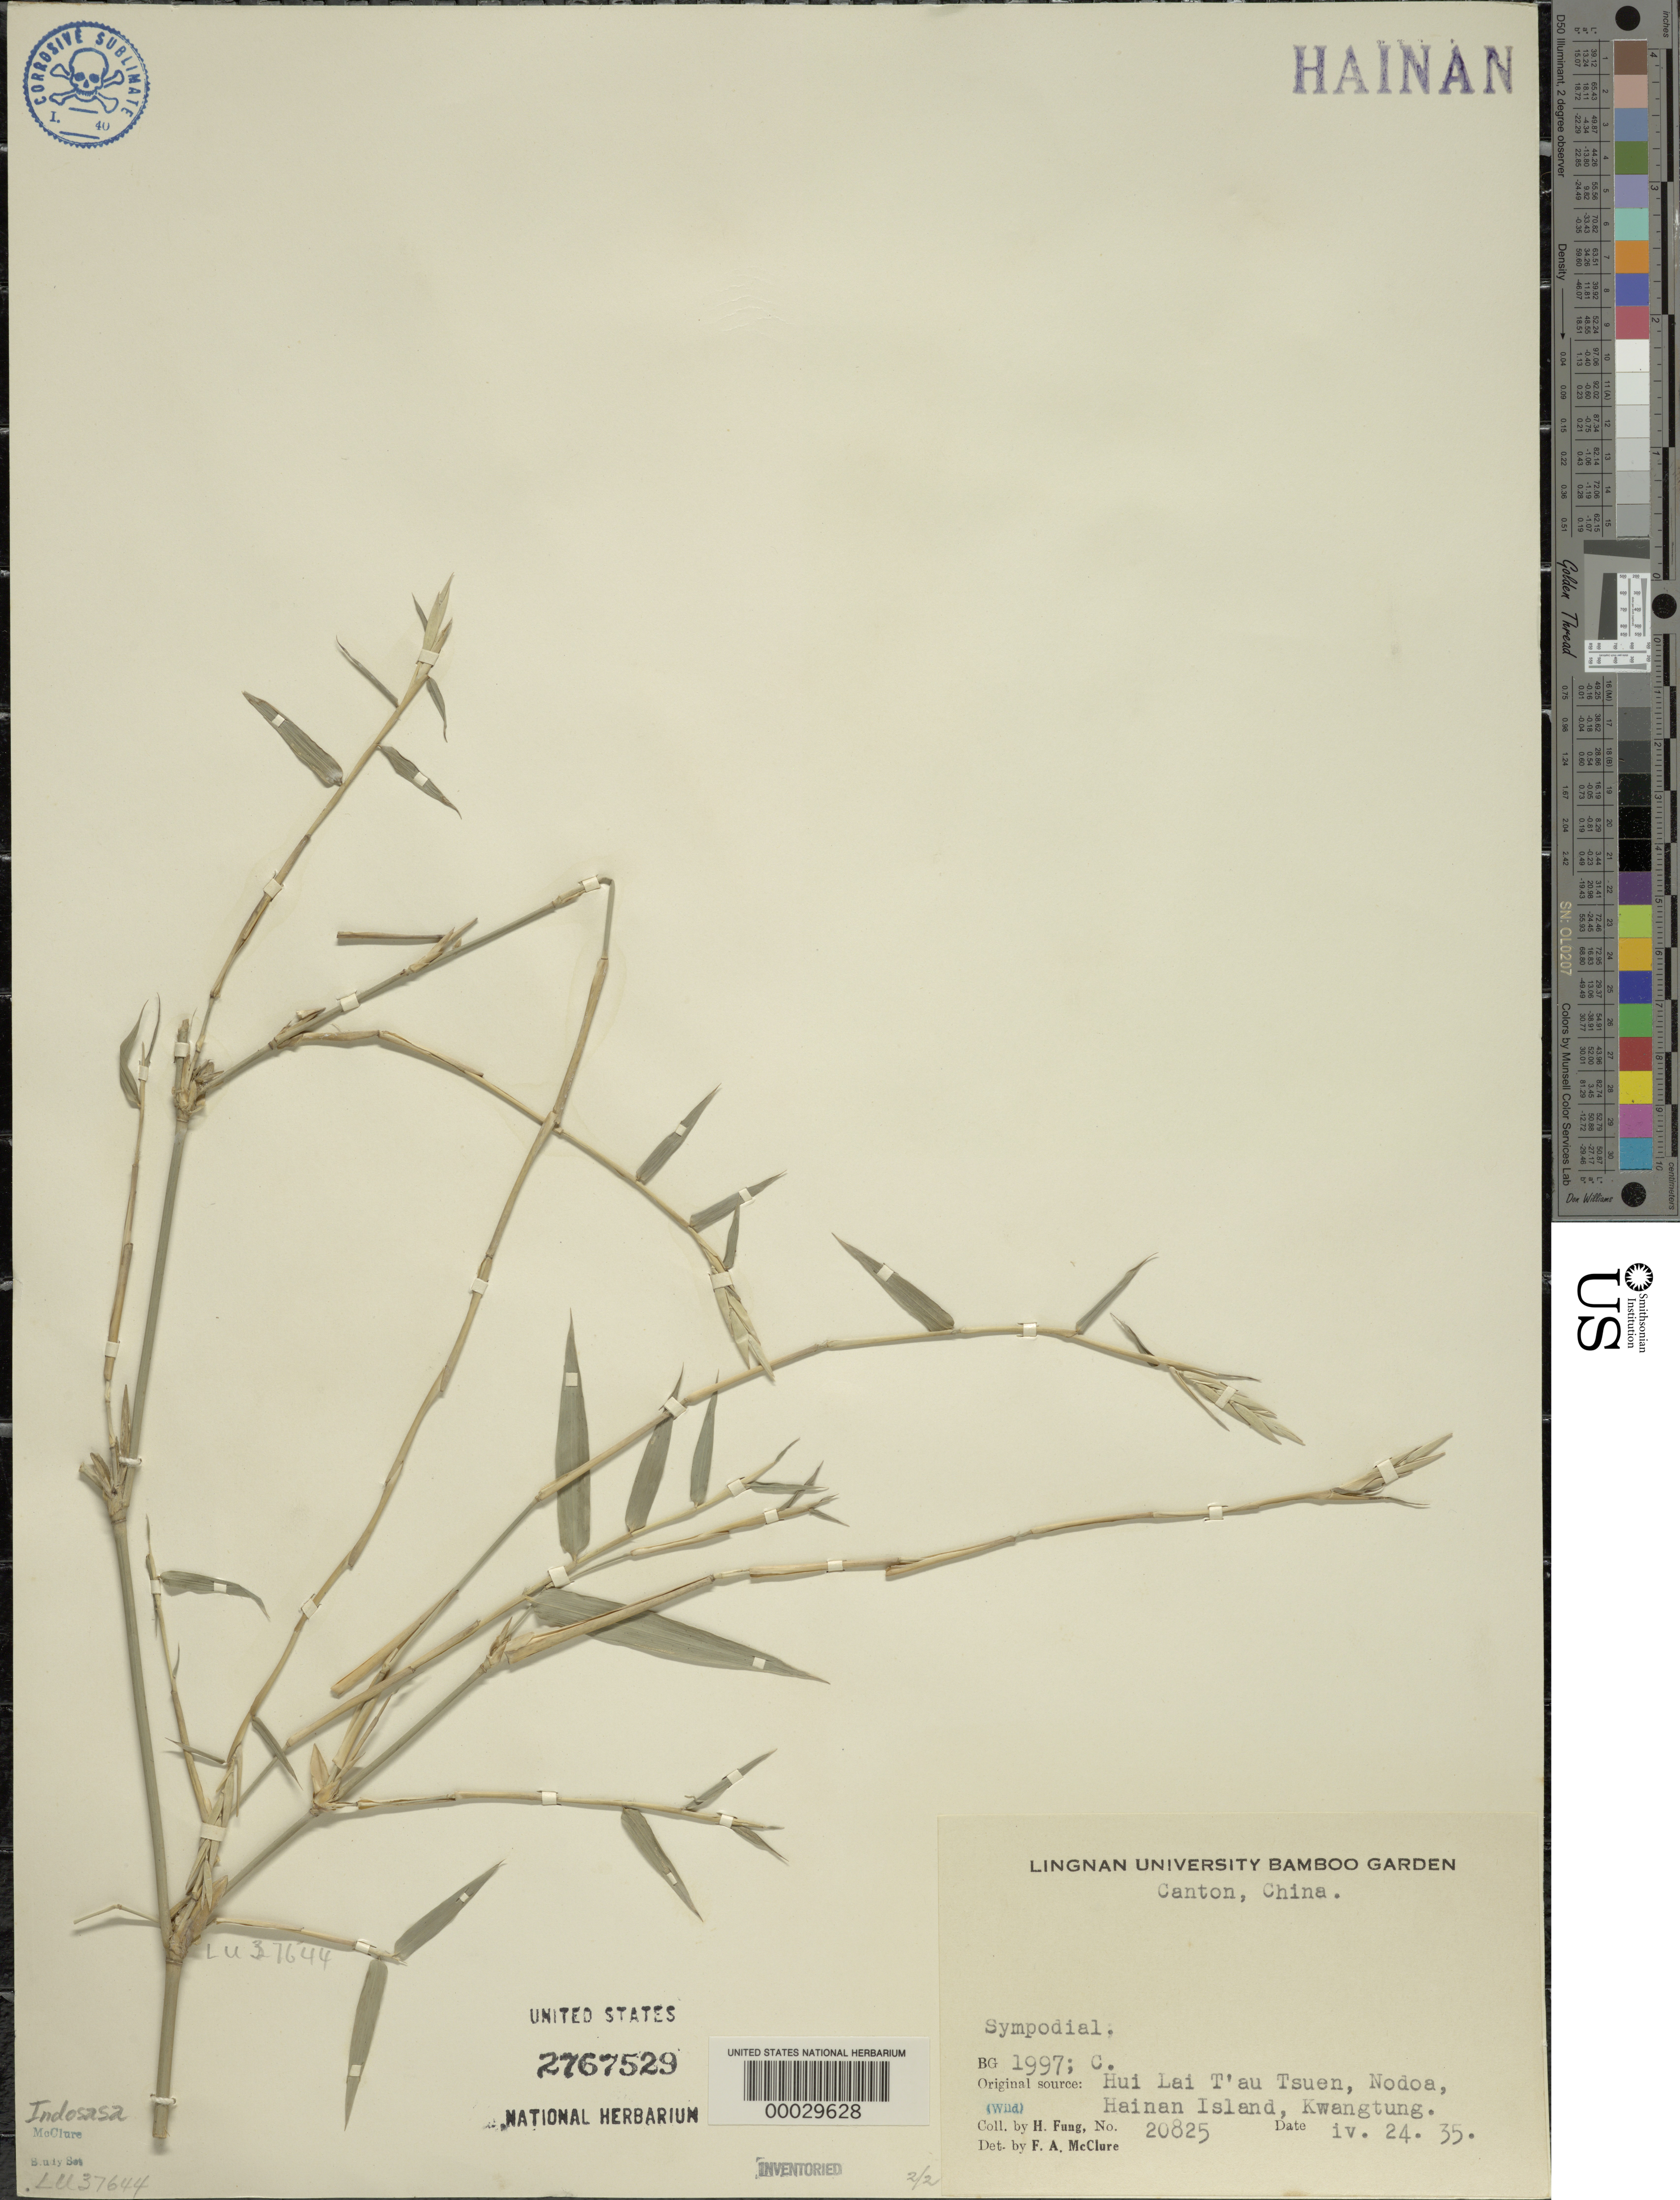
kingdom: Plantae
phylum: Tracheophyta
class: Liliopsida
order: Poales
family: Poaceae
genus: Indosasa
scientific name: Indosasa sp.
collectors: H. L. Fung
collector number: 20825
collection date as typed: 24 Apr 1935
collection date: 1935-04-24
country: China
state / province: Guangdong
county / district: Guangzhou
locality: L.u. bamboo garden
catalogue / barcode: US 2767529